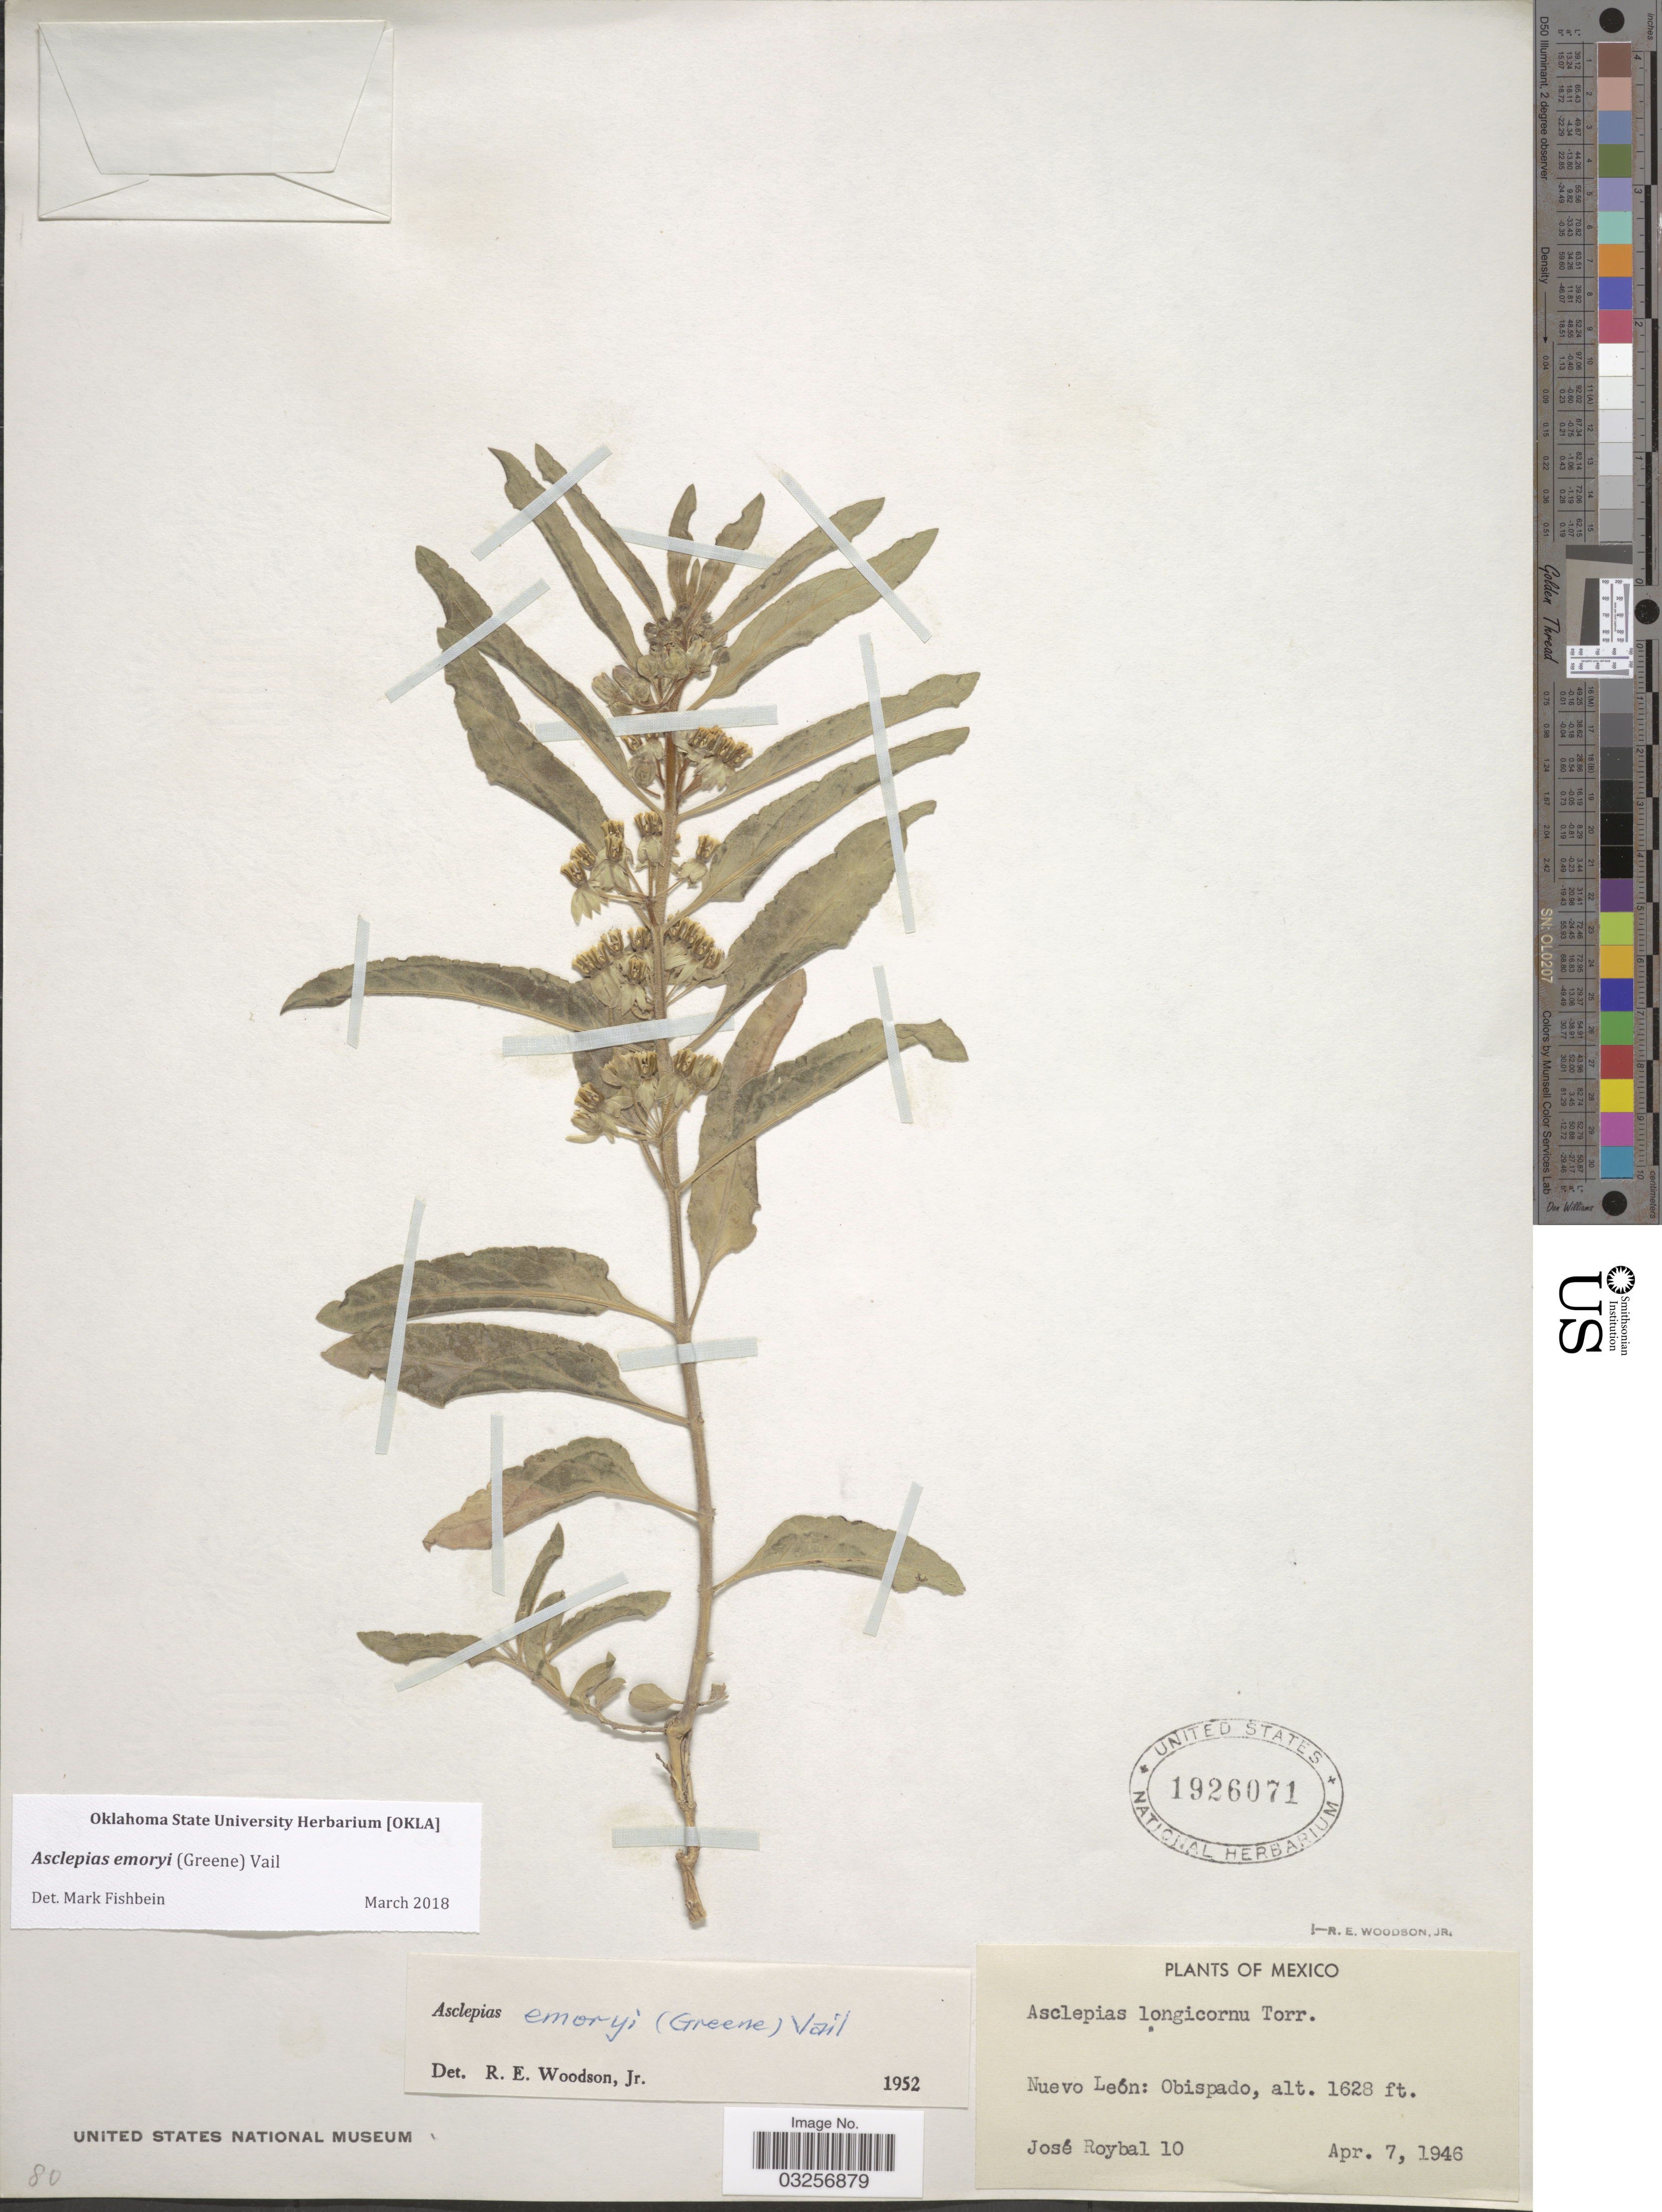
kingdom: Plantae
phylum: Tracheophyta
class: Magnoliopsida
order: Gentianales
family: Apocynaceae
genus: Asclepias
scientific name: Asclepias emoryi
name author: (Greene) Vail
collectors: J. Roybal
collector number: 10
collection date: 1946-04-07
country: Mexico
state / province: Nuevo León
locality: Obispado.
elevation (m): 496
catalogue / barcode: US 1926071